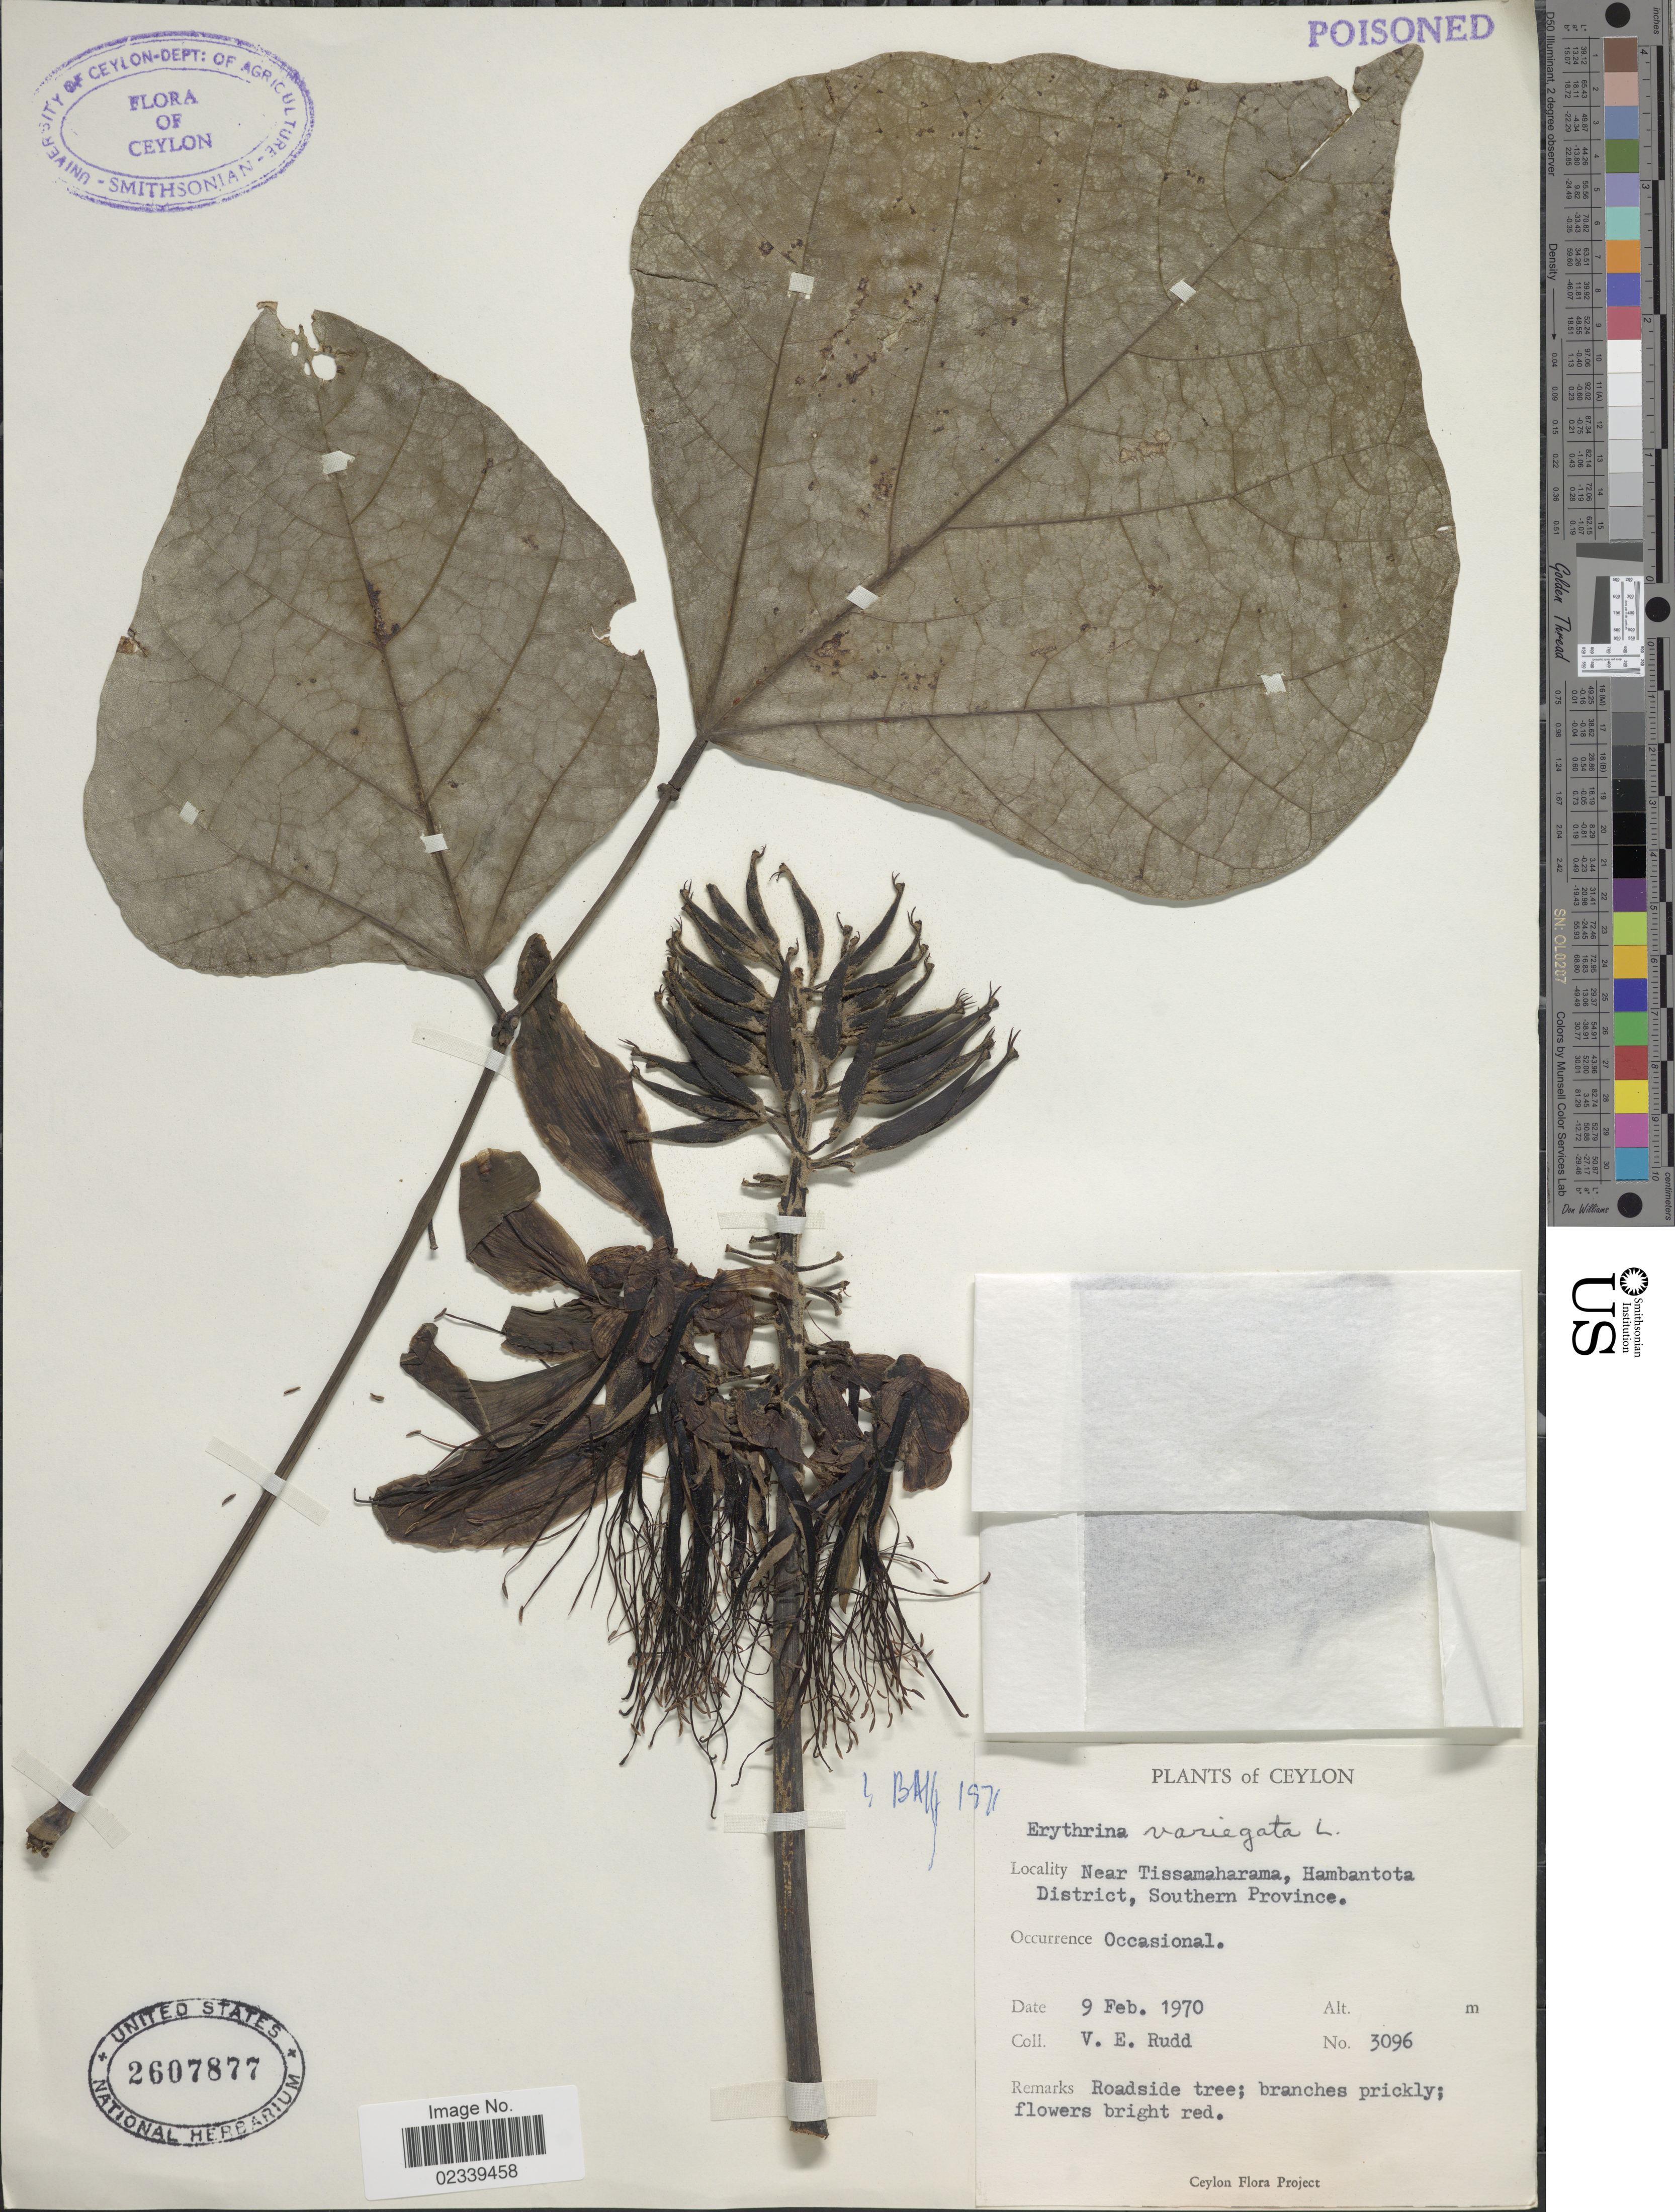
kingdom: Plantae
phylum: Tracheophyta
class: Magnoliopsida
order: Fabales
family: Fabaceae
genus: Erythrina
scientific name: Erythrina variegata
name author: L.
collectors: V. E. Rudd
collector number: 3096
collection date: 1970-02-09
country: Sri Lanka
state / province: Southern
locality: Ceylon, near Tissamaharama, Hambantota District.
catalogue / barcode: US 2607877